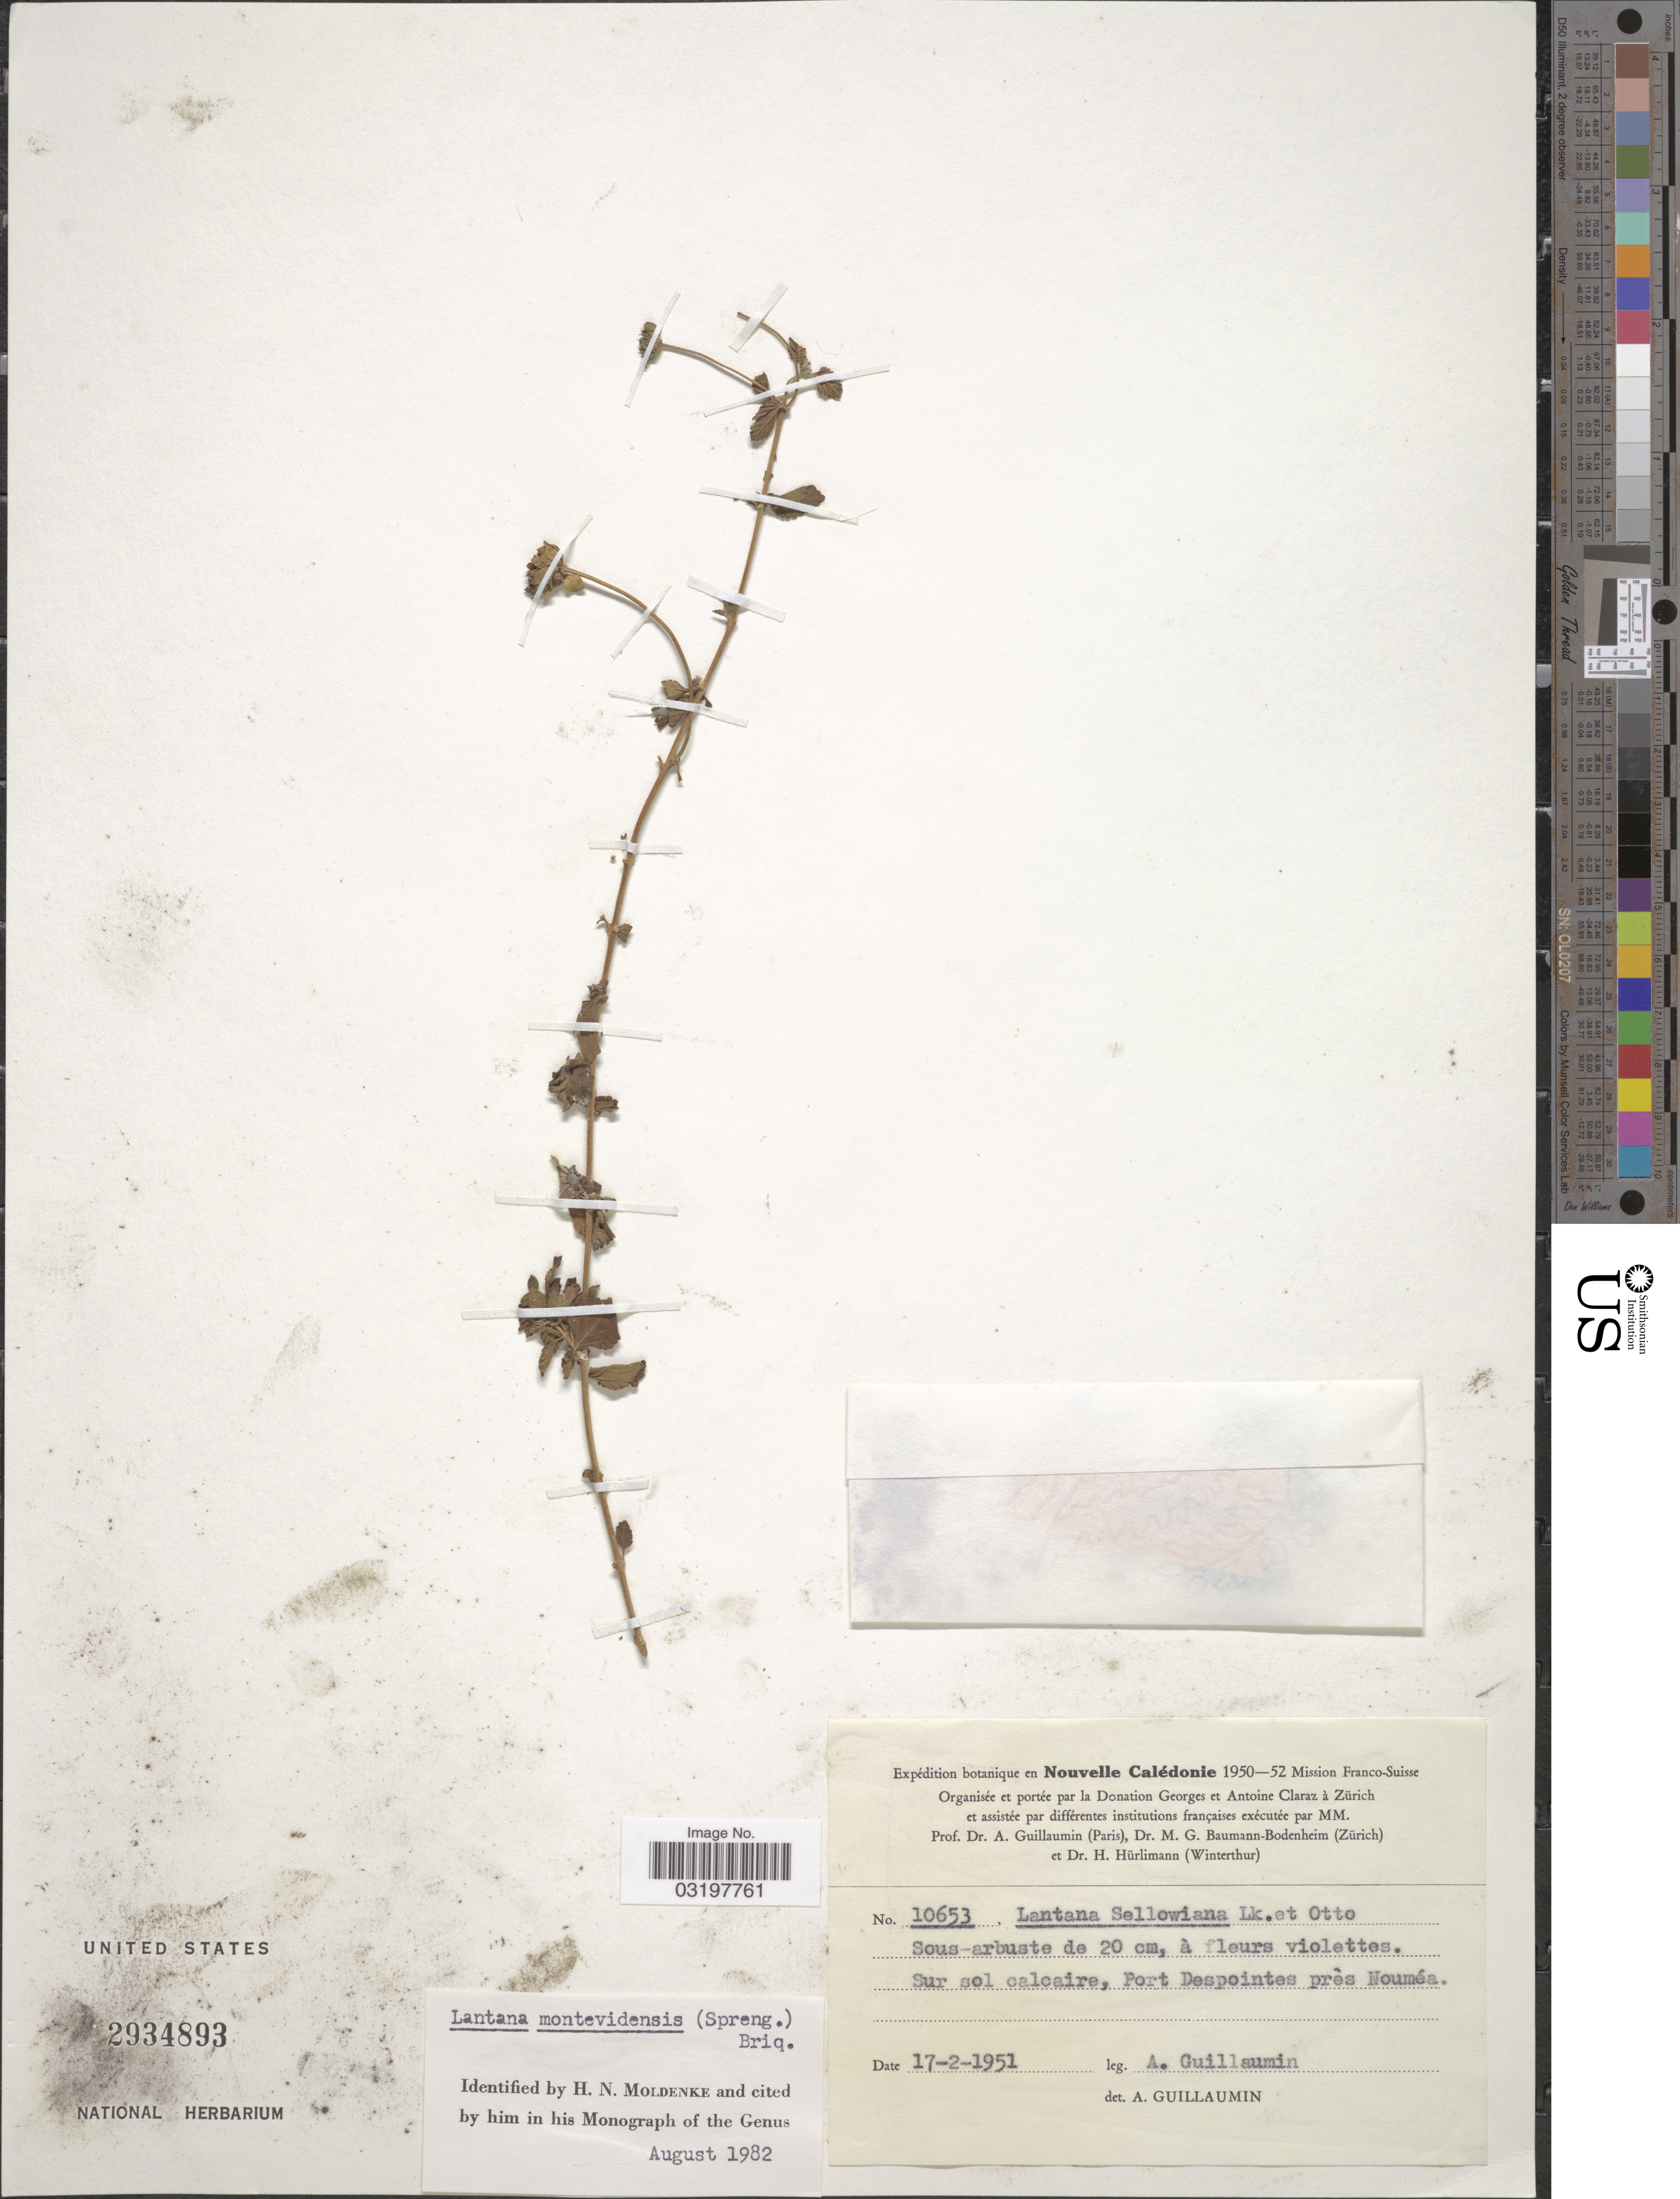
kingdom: Plantae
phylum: Tracheophyta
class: Magnoliopsida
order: Lamiales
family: Verbenaceae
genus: Lantana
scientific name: Lantana montevidensis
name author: (Spreng.) Briq.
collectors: A. Guillaumin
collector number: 10653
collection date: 1951-02-17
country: New Caledonia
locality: Nouvelle Calédonie, Sur sol calcaire, Port Despointes près Nouméa.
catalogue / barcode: US 2934893